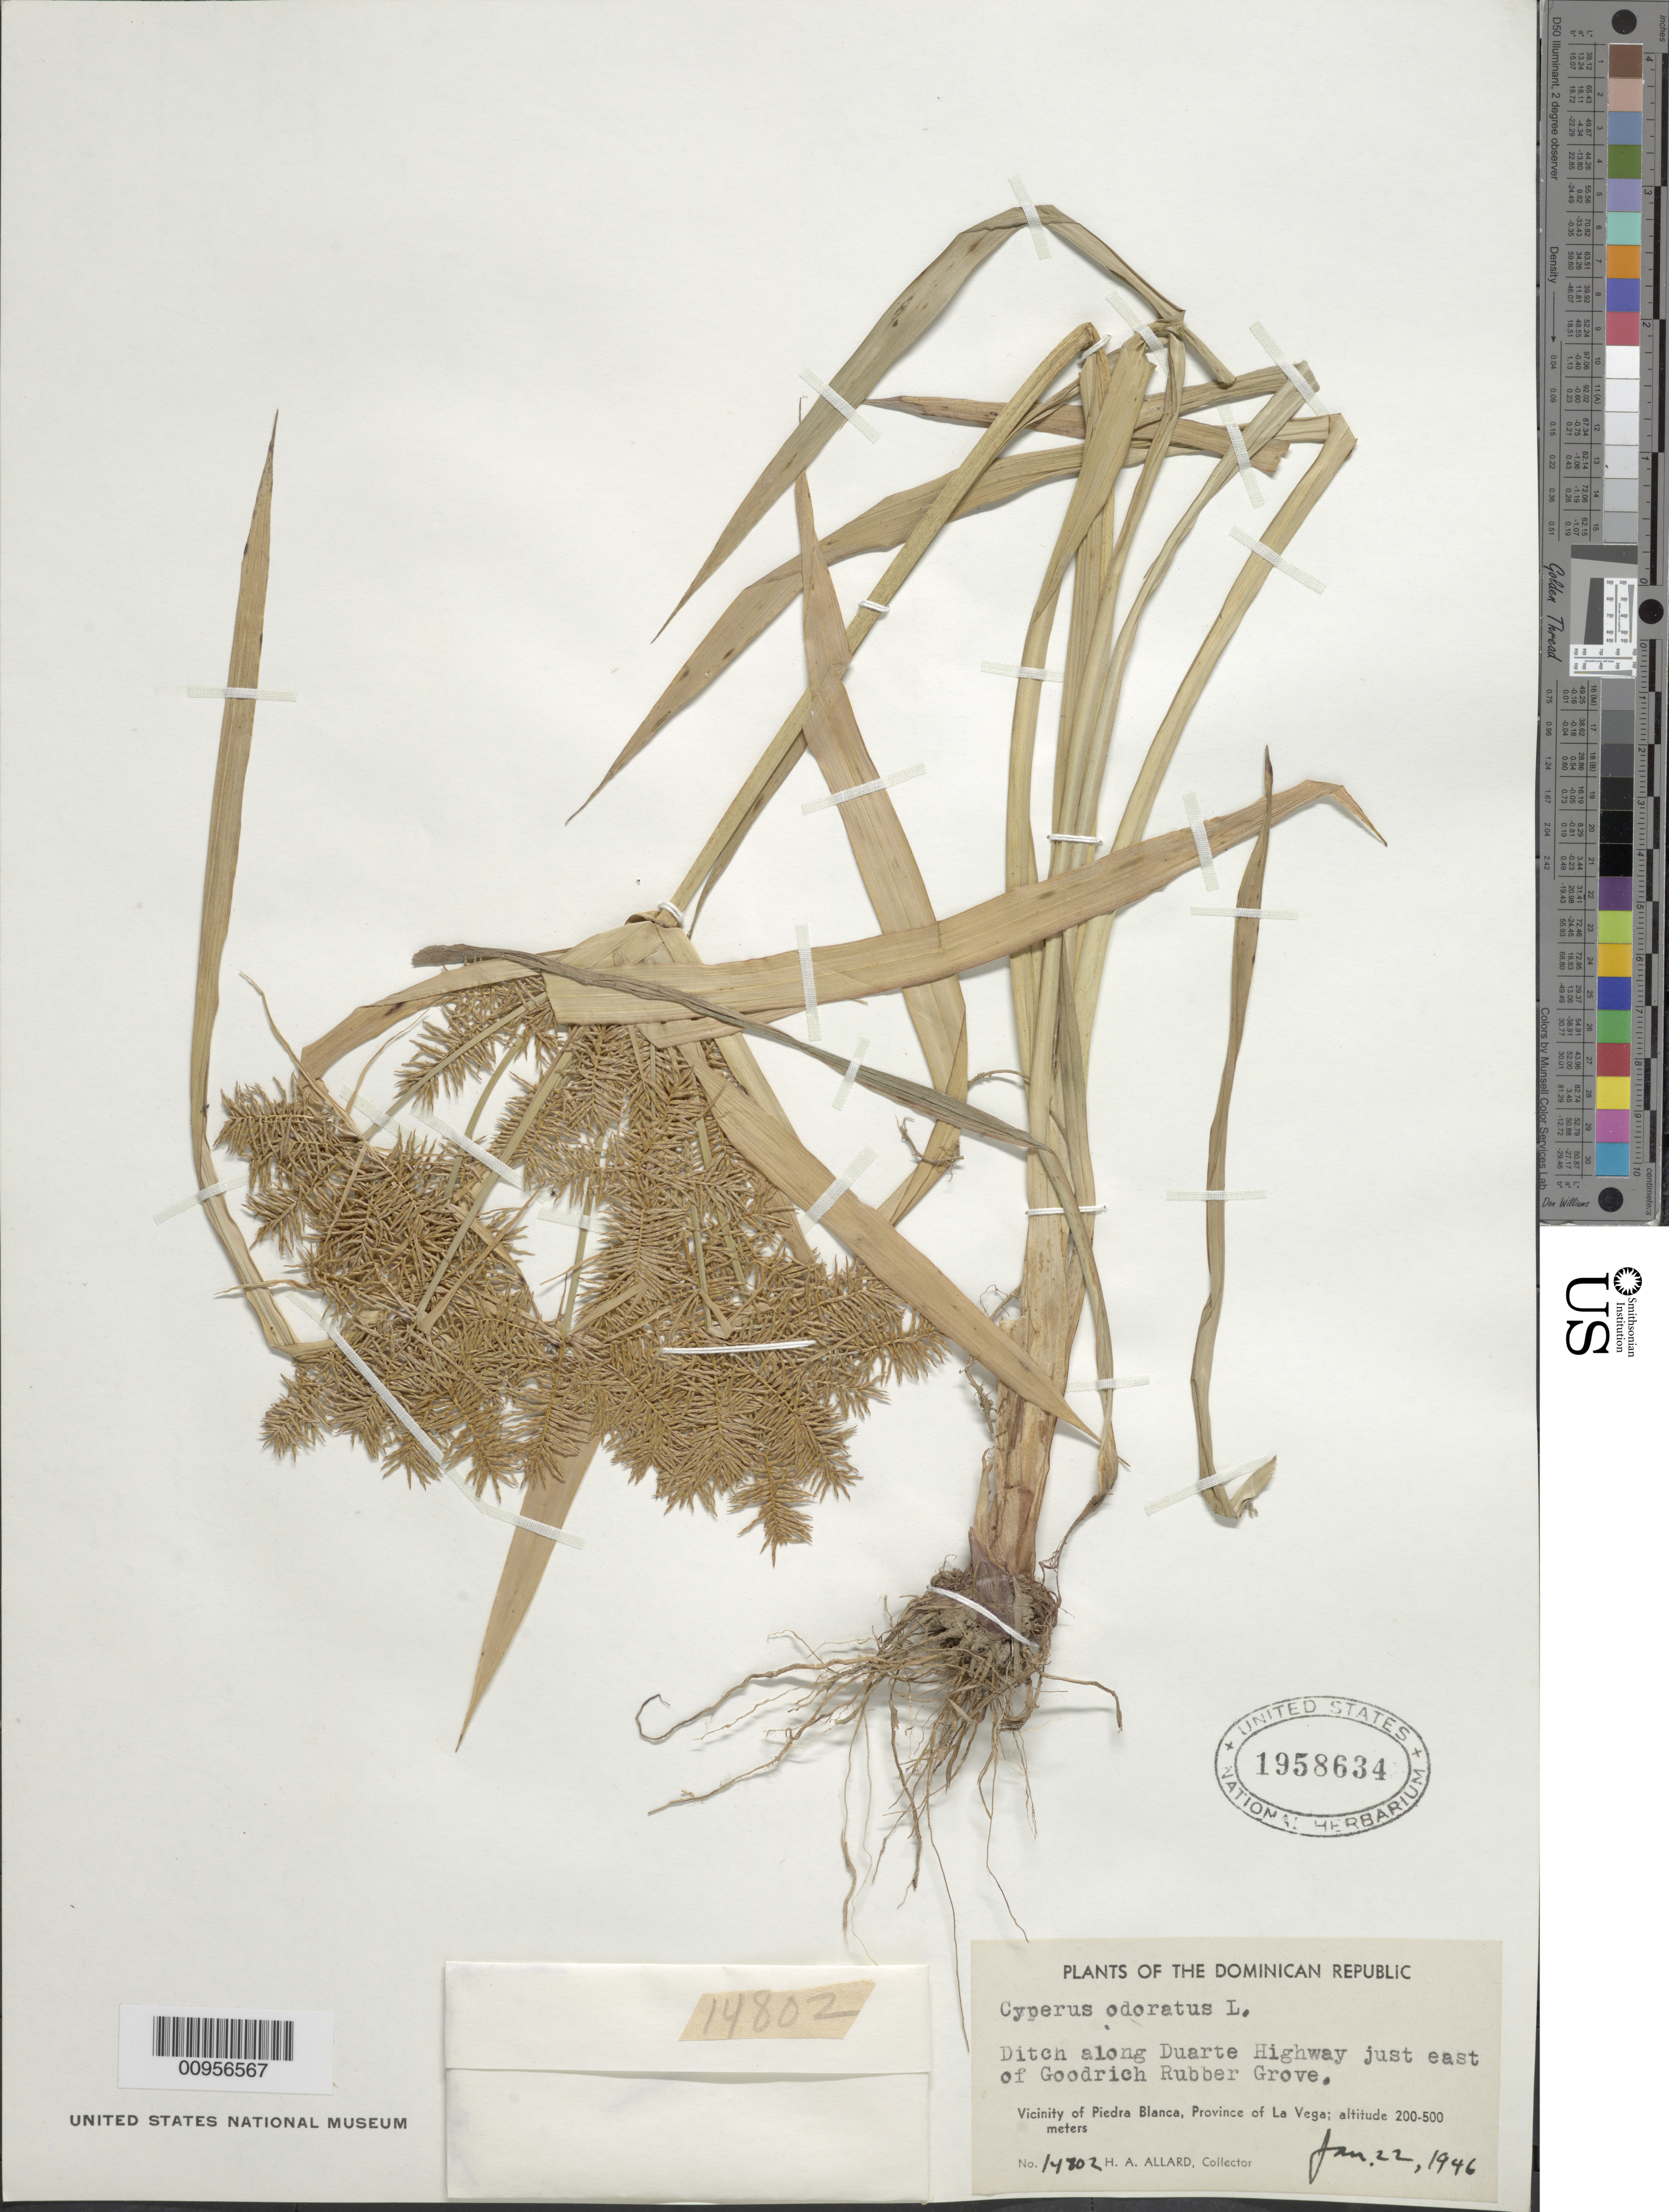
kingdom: Plantae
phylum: Tracheophyta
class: Liliopsida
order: Poales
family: Cyperaceae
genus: Cyperus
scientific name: Cyperus odoratus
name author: L.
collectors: H. A. Allard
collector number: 14802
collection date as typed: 22 Jan 1946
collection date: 1946-01-22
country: Dominican Republic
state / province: La Vega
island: Hispaniola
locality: Vicinity of Piedra Blanca, ditch along Duarte Highway just E of Goodrich Rubber Grove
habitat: Ditch along highway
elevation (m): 200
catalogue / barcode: US 1958634